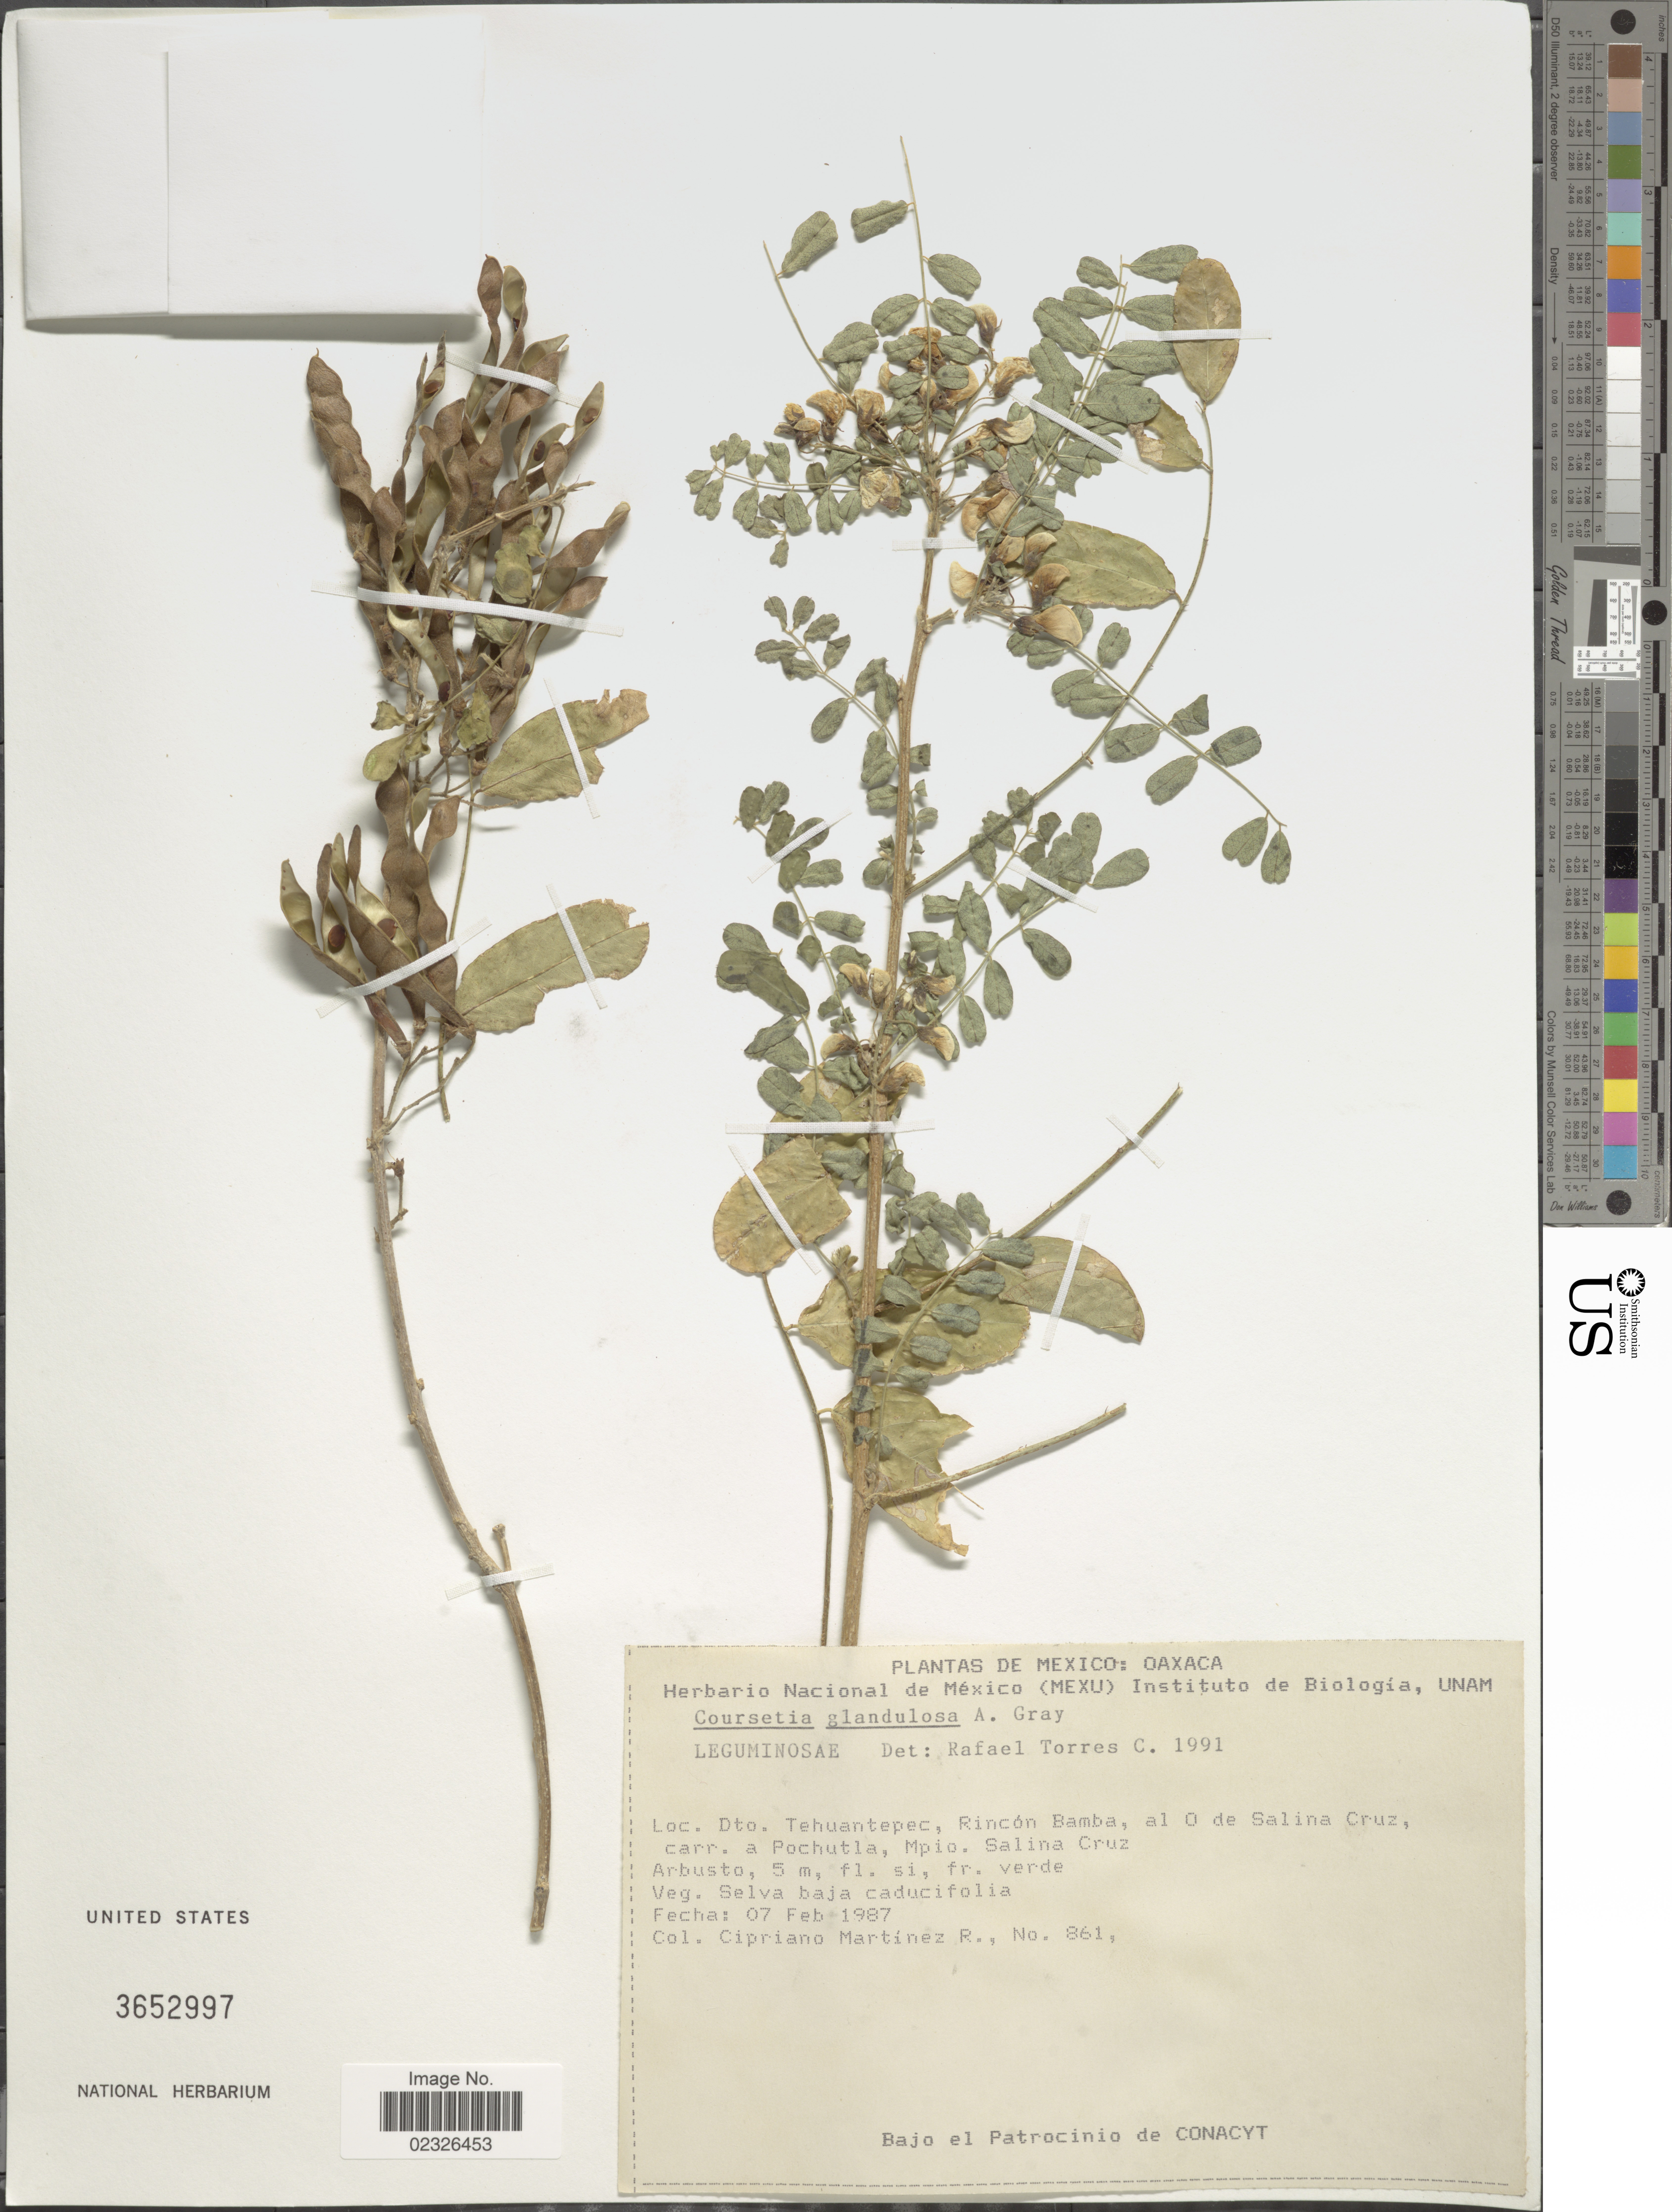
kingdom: Plantae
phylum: Tracheophyta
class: Magnoliopsida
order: Fabales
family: Fabaceae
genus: Coursetia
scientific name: Coursetia glandulosa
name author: A. Gray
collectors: C. Martínez R.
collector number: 861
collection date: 1987-02-07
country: Mexico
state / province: Oaxaca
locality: Dto. Tehuantepec, Rincon Bamba, al O de Salina Cruz, carr. a Pochutla, Mpio. Salina Cruz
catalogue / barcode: US 3652997